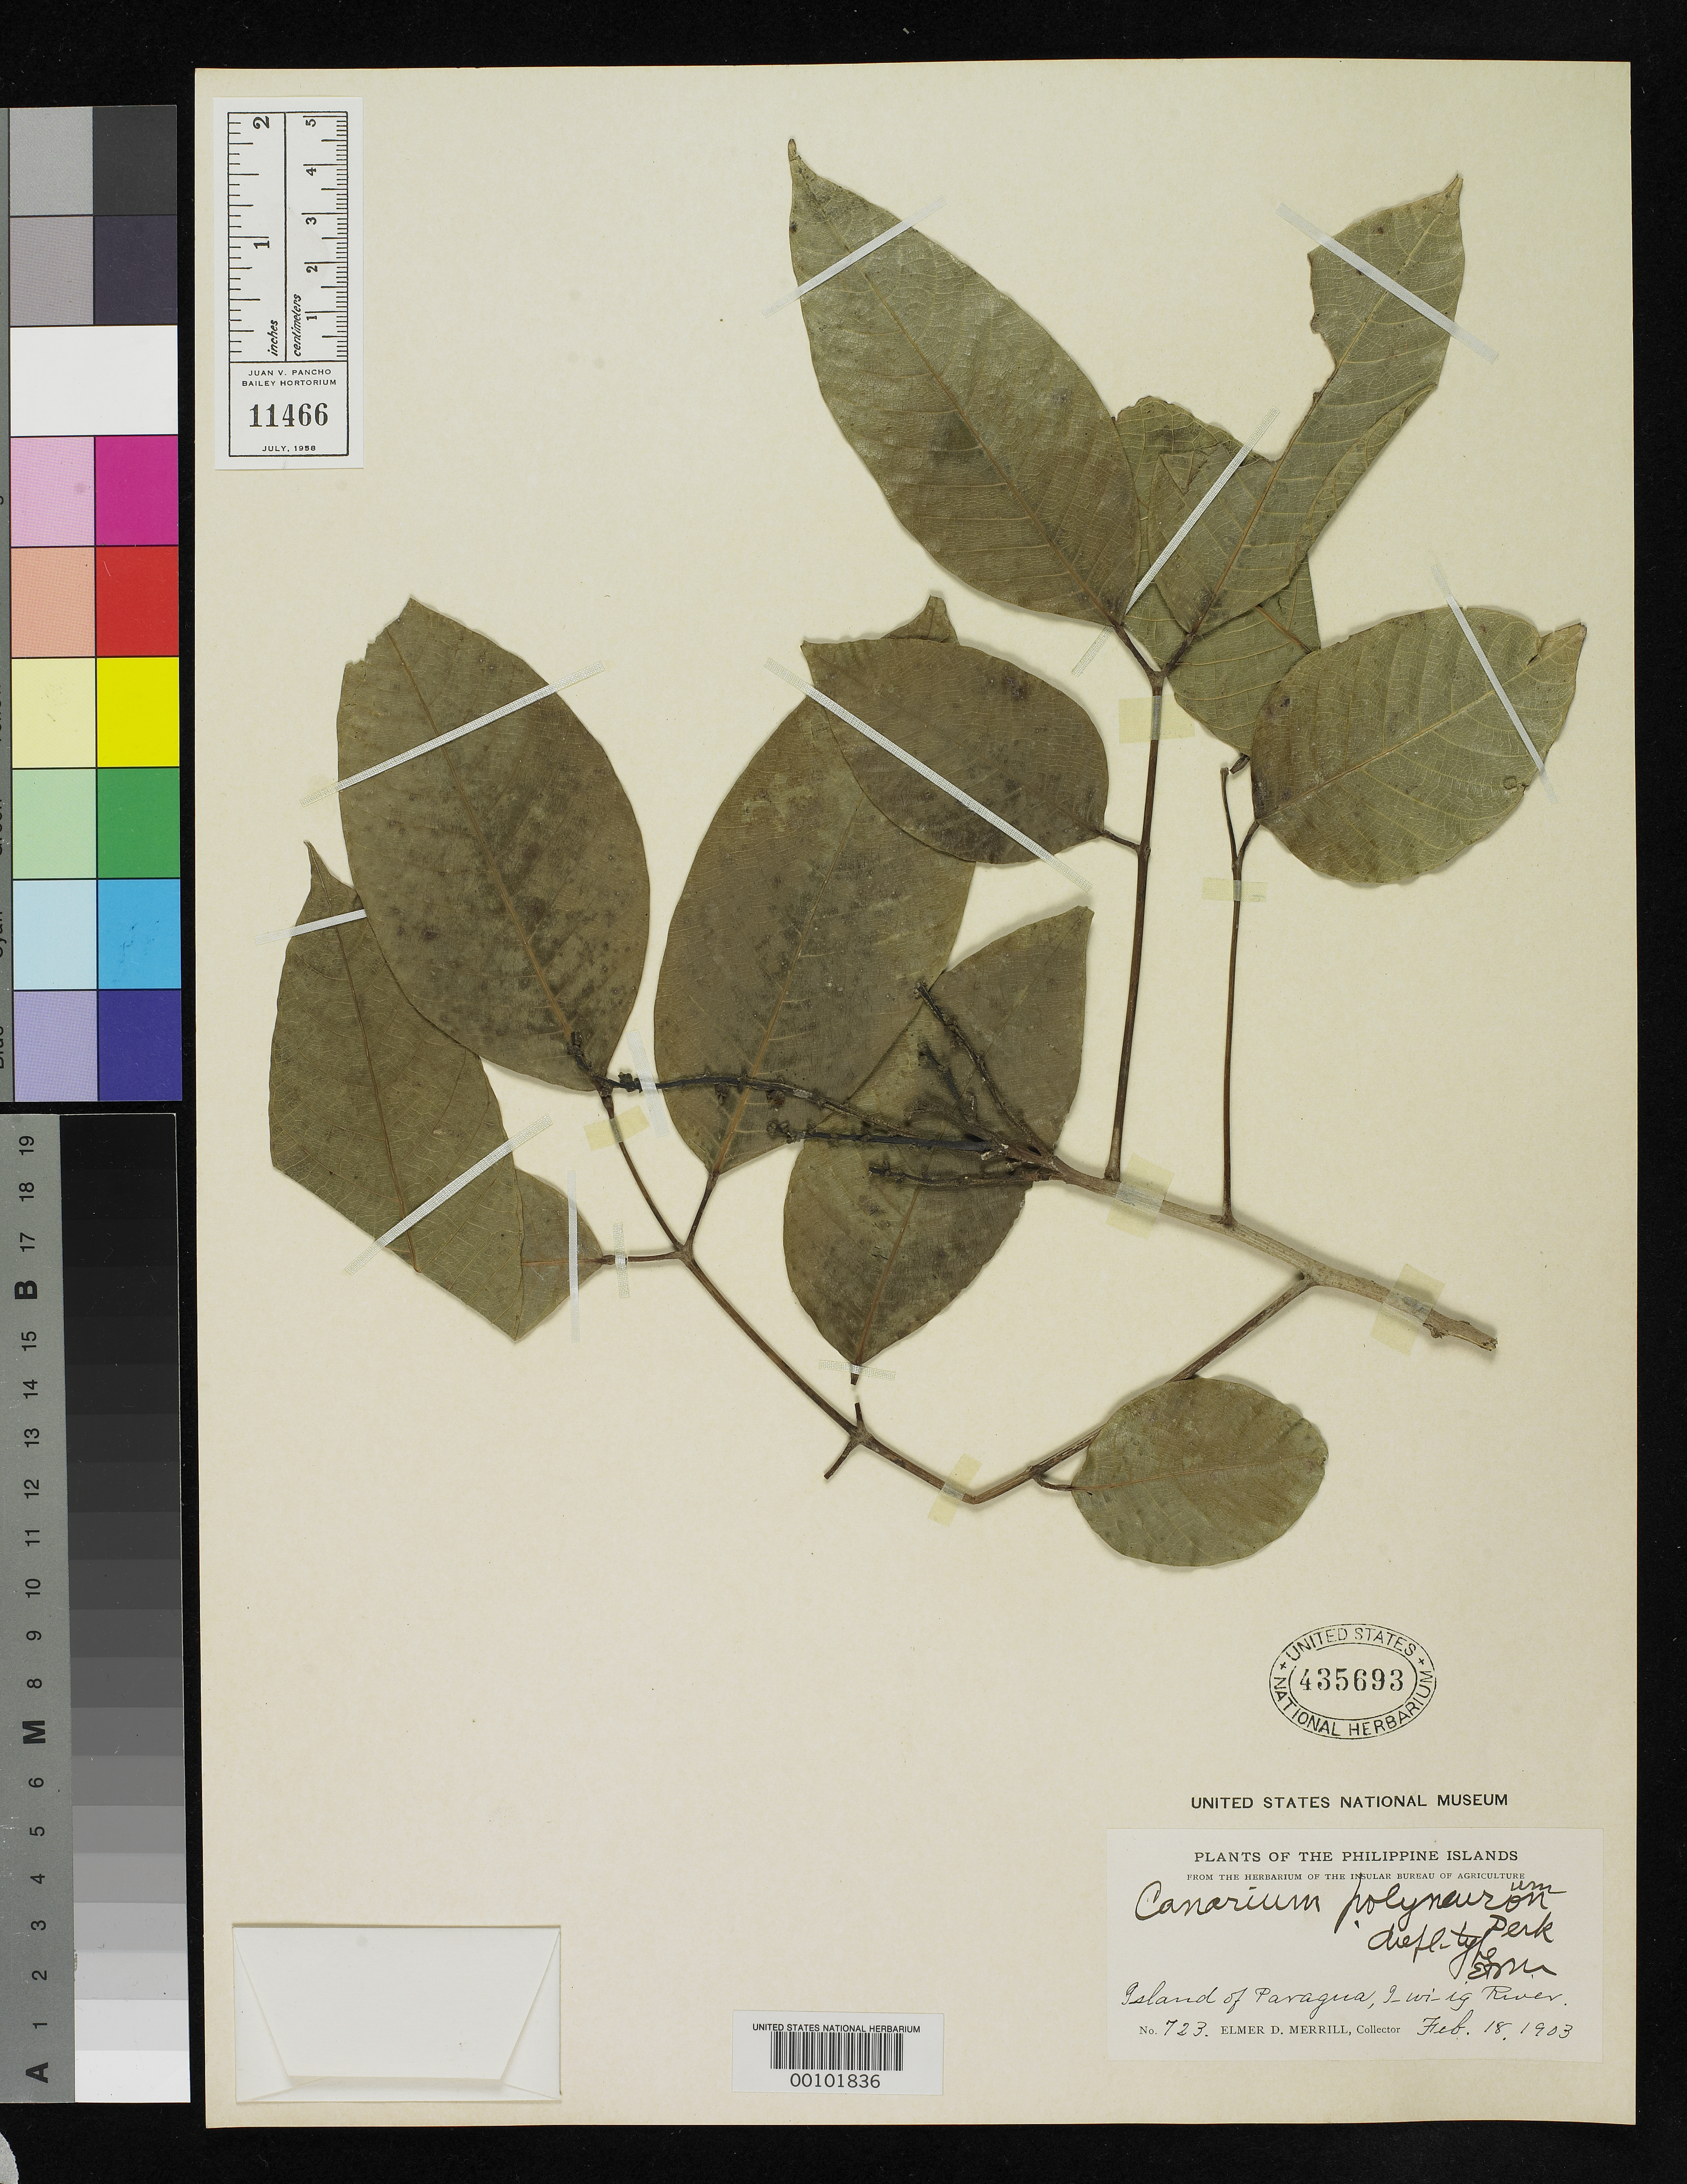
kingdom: Plantae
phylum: Tracheophyta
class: Magnoliopsida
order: Sapindales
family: Burseraceae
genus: Canarium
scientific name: Canarium polyneurum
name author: Perkins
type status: Isotype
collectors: E. D. Merrill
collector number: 723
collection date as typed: Feb 1903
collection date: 1903-02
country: Philippines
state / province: Mimaropa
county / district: Palawan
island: Paragua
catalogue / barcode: US 435693